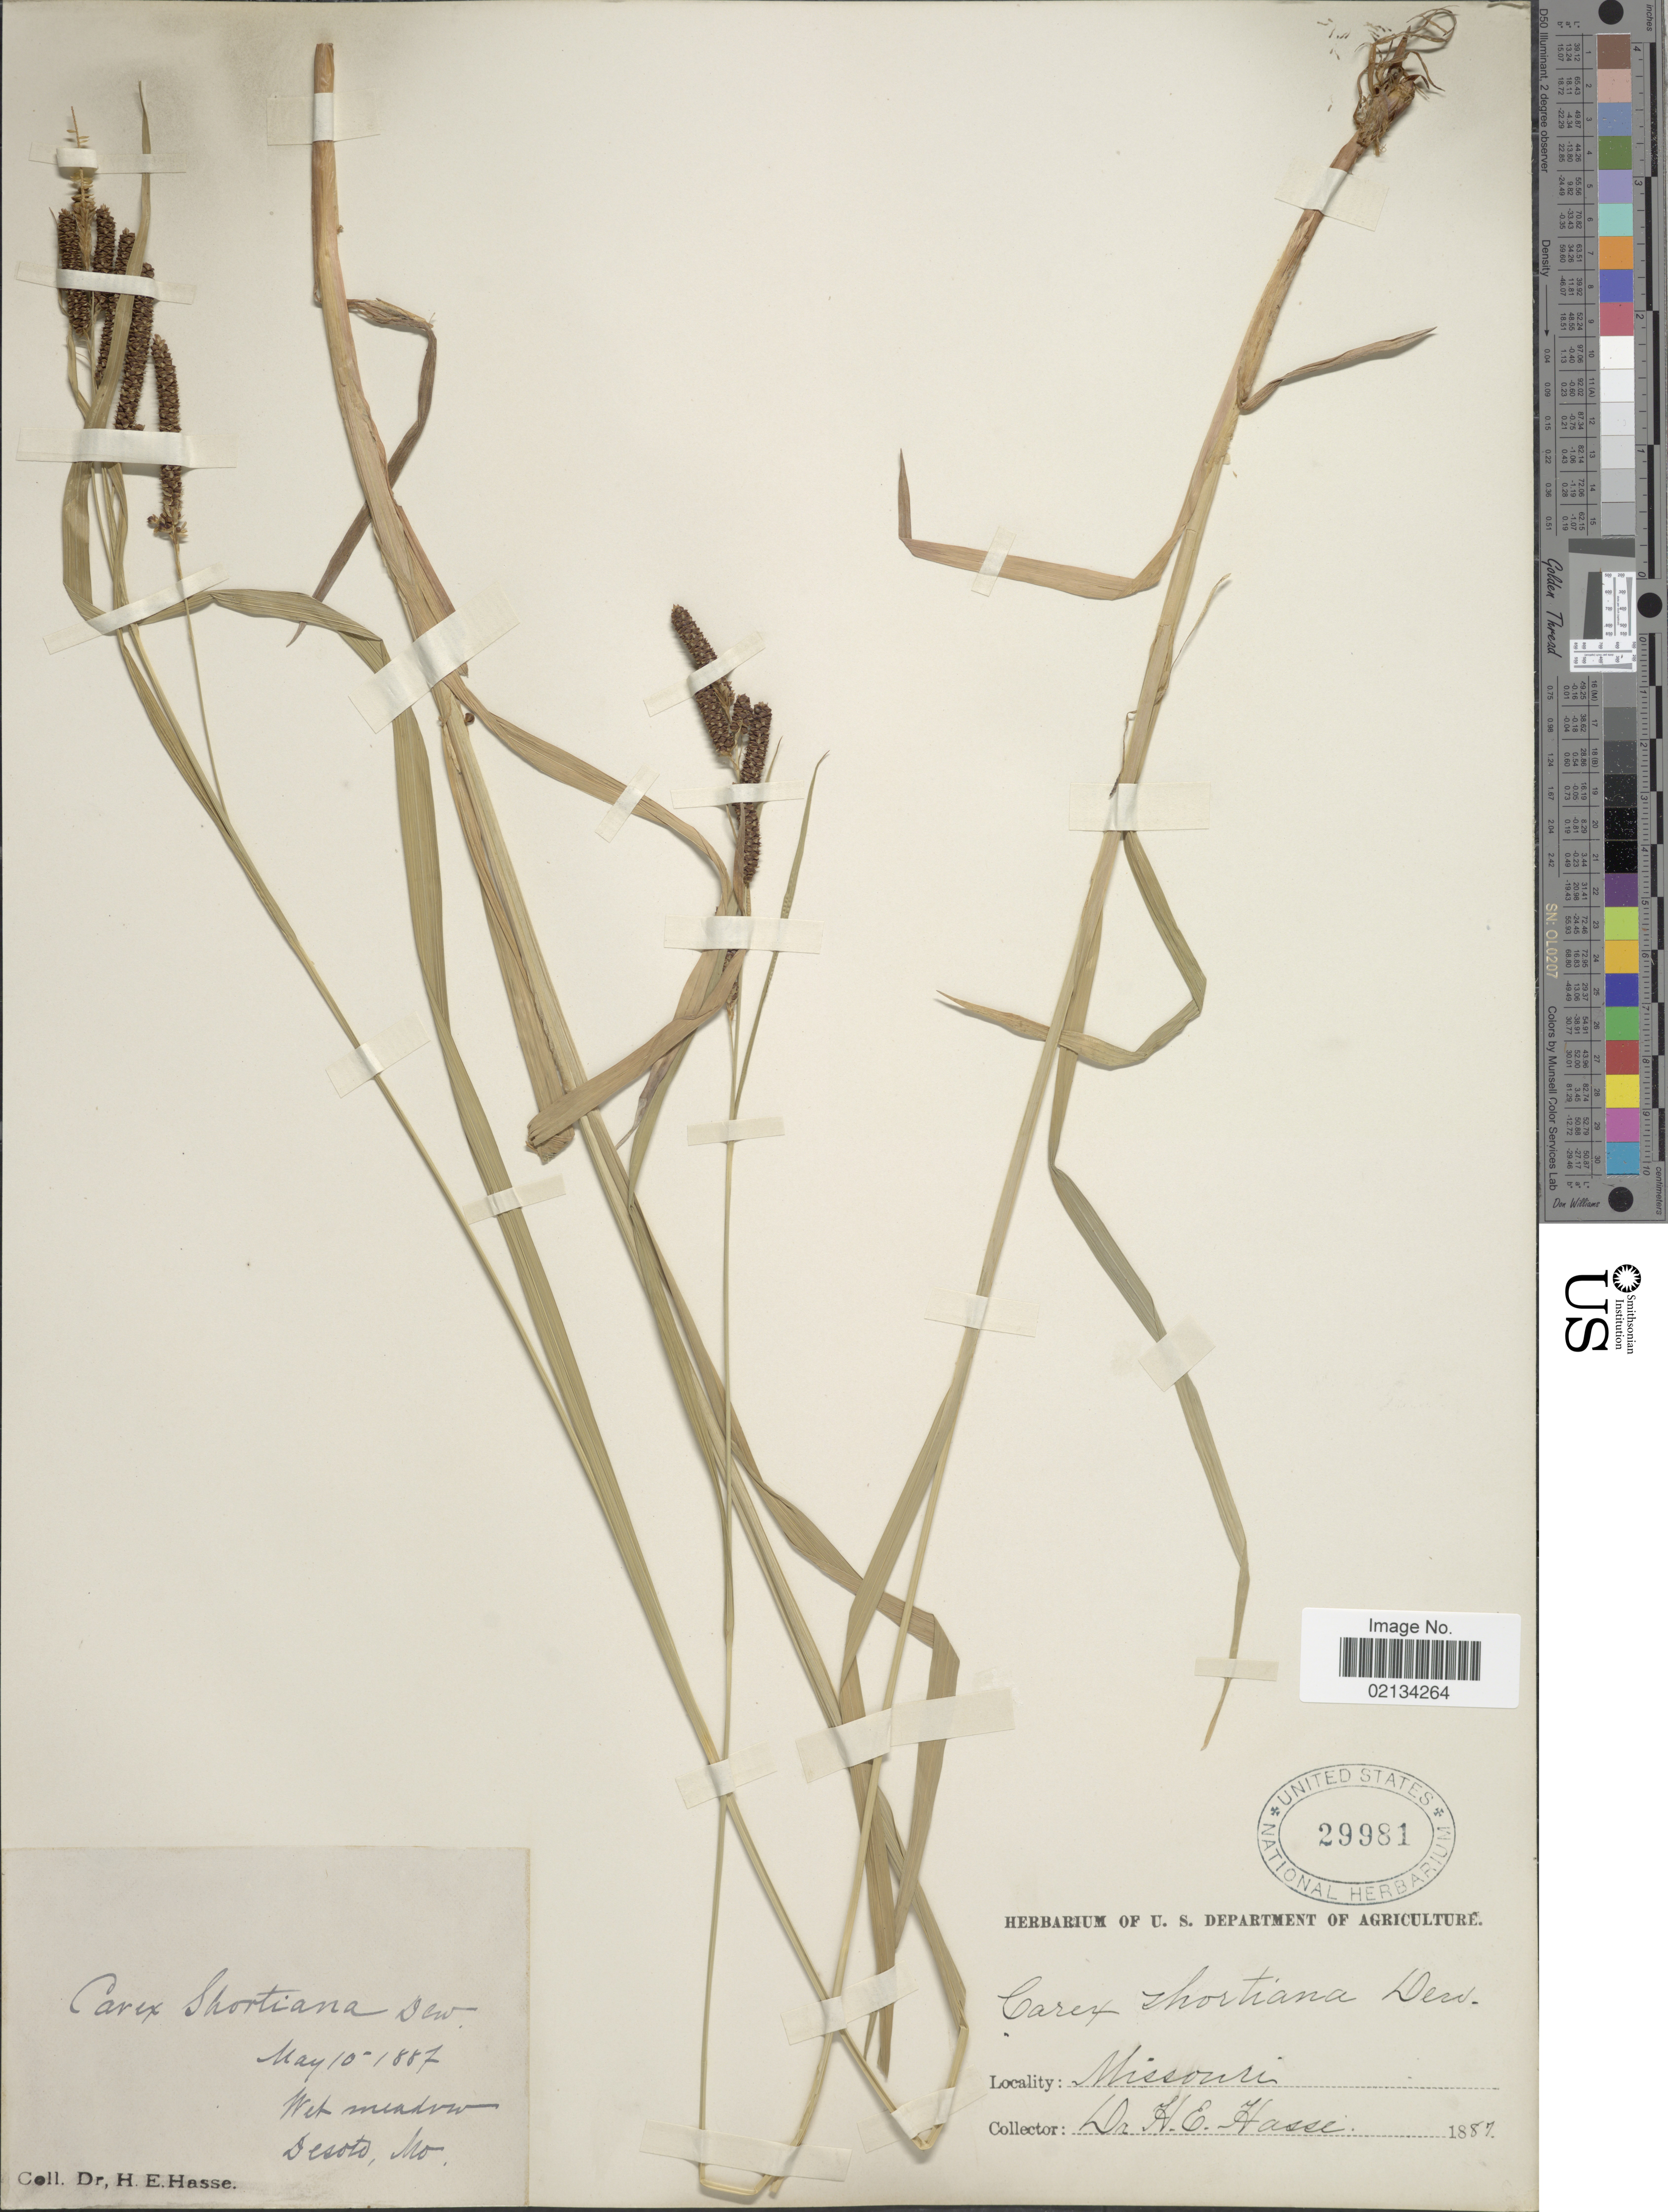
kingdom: Plantae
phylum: Tracheophyta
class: Liliopsida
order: Poales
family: Cyperaceae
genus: Carex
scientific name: Carex shortiana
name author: Dewey & Torr.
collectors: H. E. Hasse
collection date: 1887-05-10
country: United States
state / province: Missouri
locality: Wet meadow, Desoto.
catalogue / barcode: US 29981